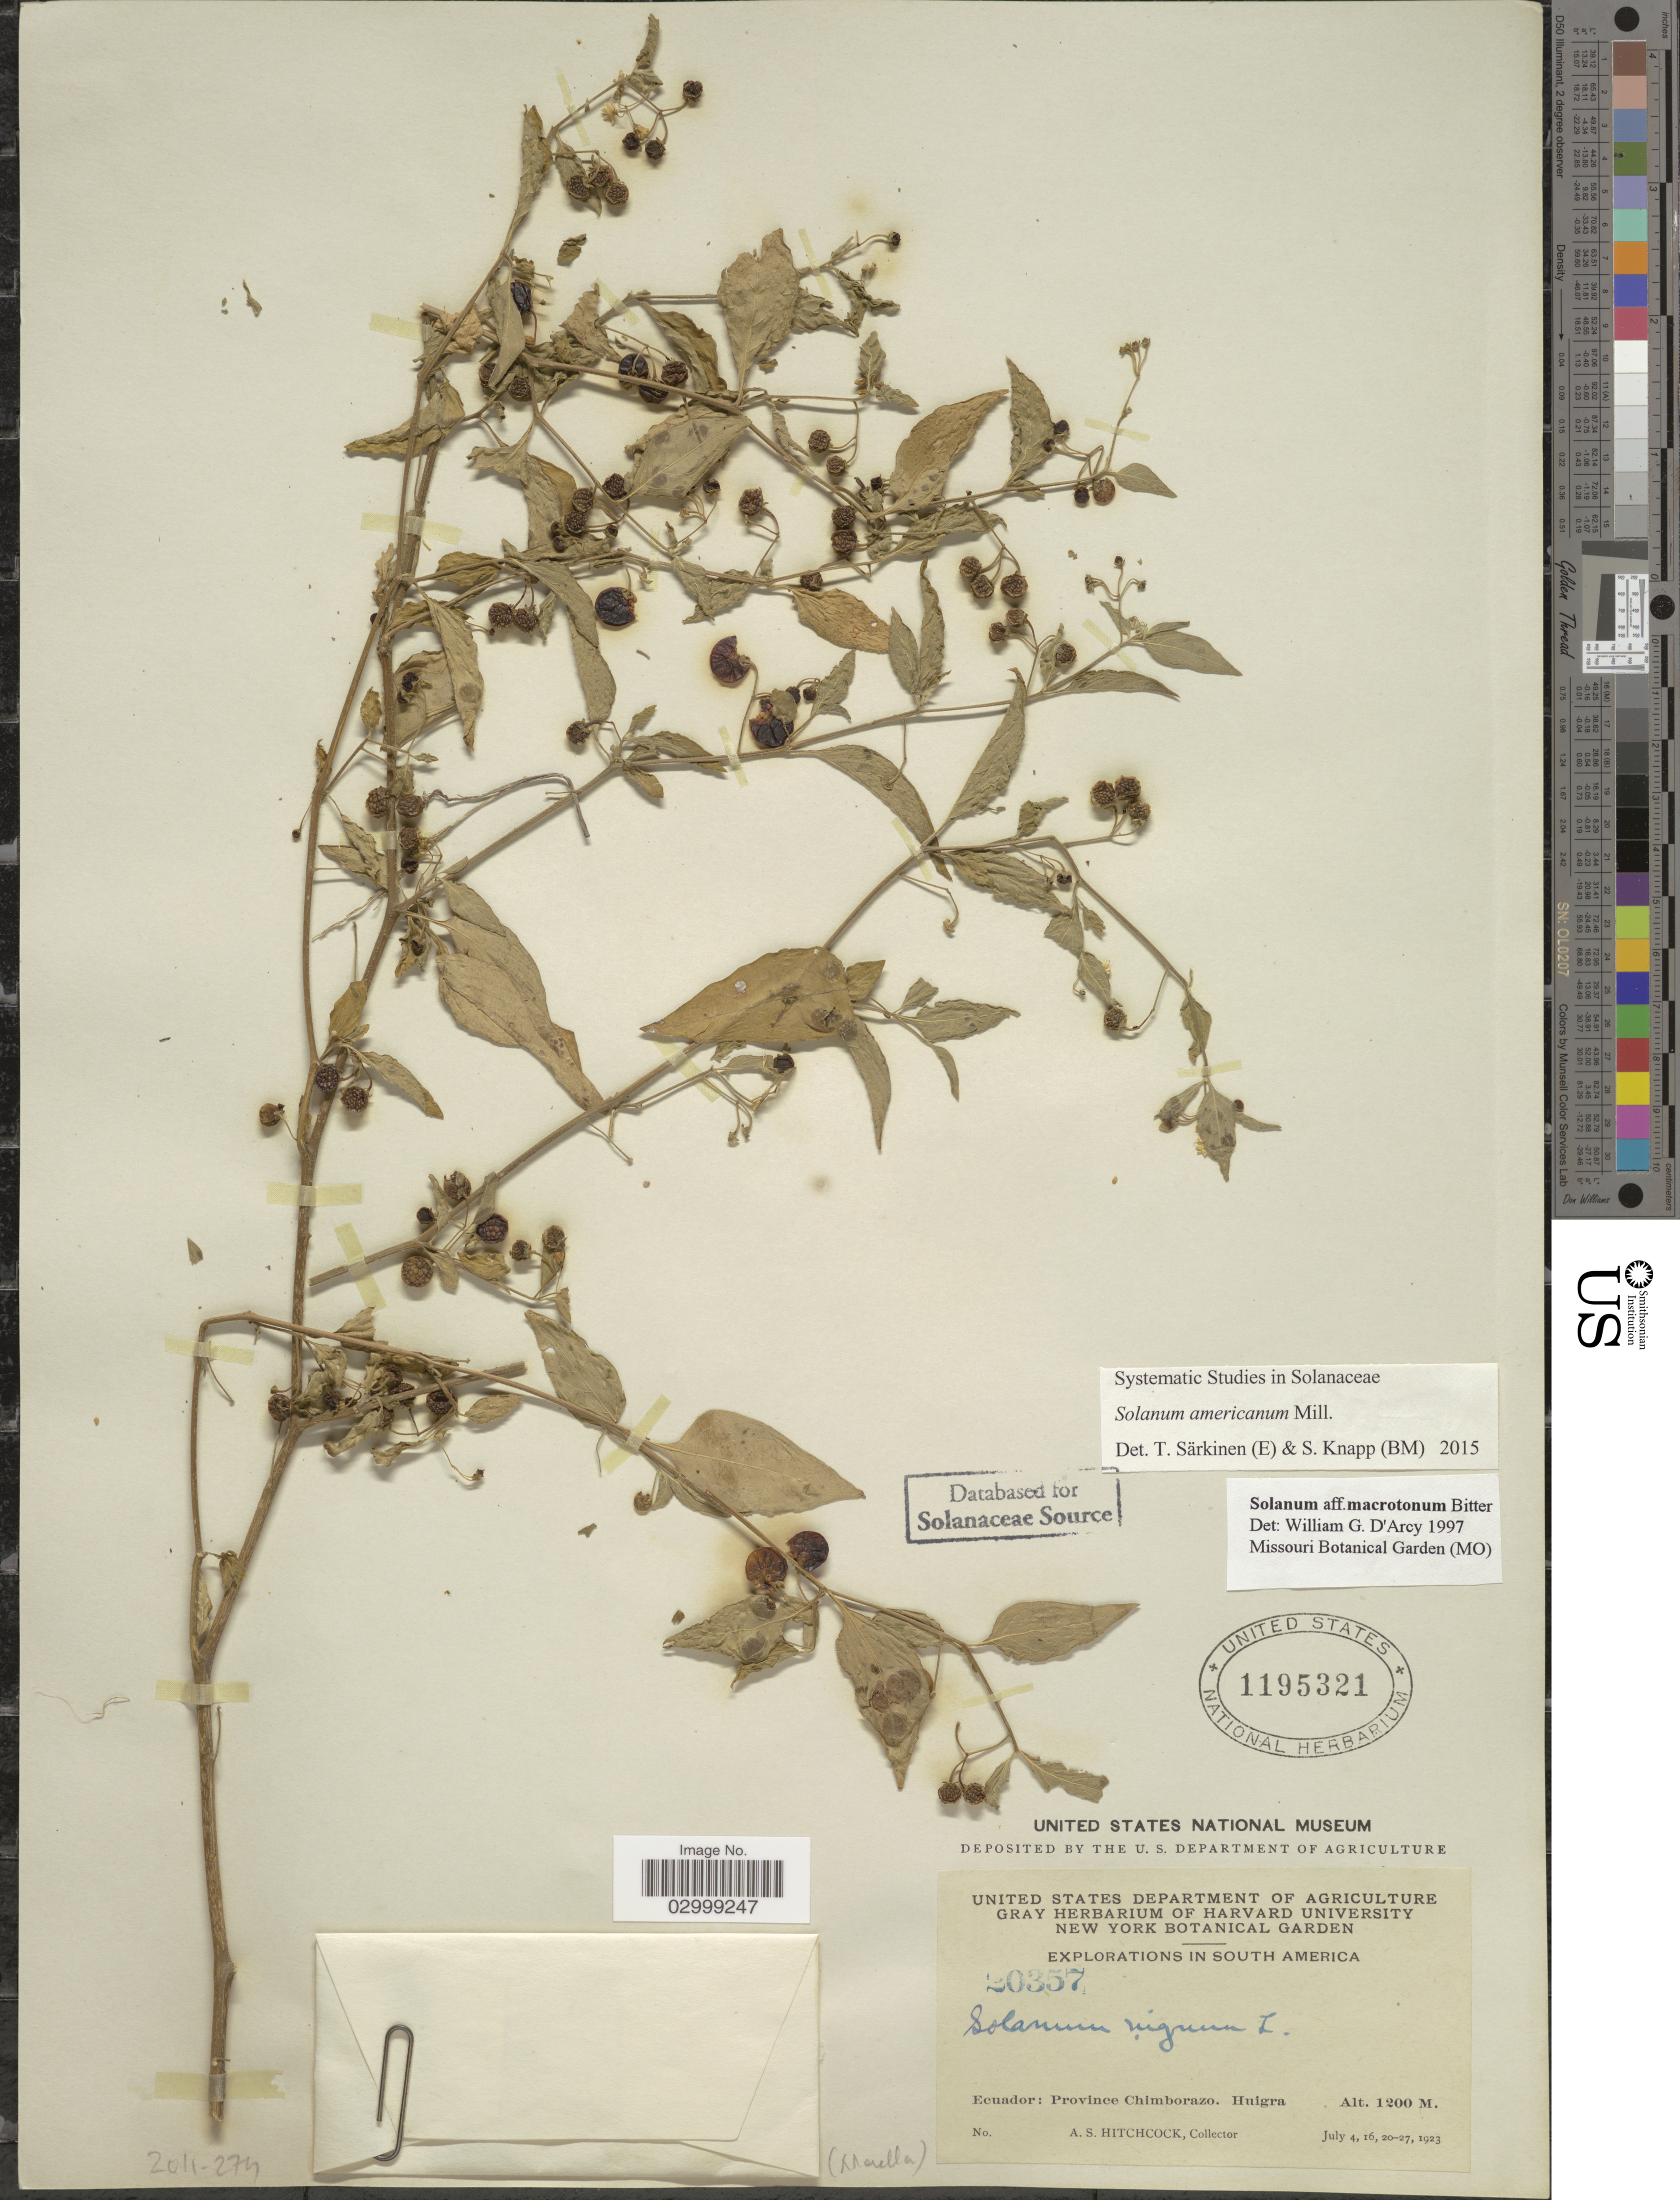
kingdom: Plantae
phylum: Tracheophyta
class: Magnoliopsida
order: Solanales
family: Solanaceae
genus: Solanum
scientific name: Solanum americanum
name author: Mill.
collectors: A. S. Hitchcock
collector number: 20357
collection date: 1923-07-04/1923-07-27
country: Ecuador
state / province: Chimborazo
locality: Huigra.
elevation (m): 1200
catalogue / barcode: US 1195321